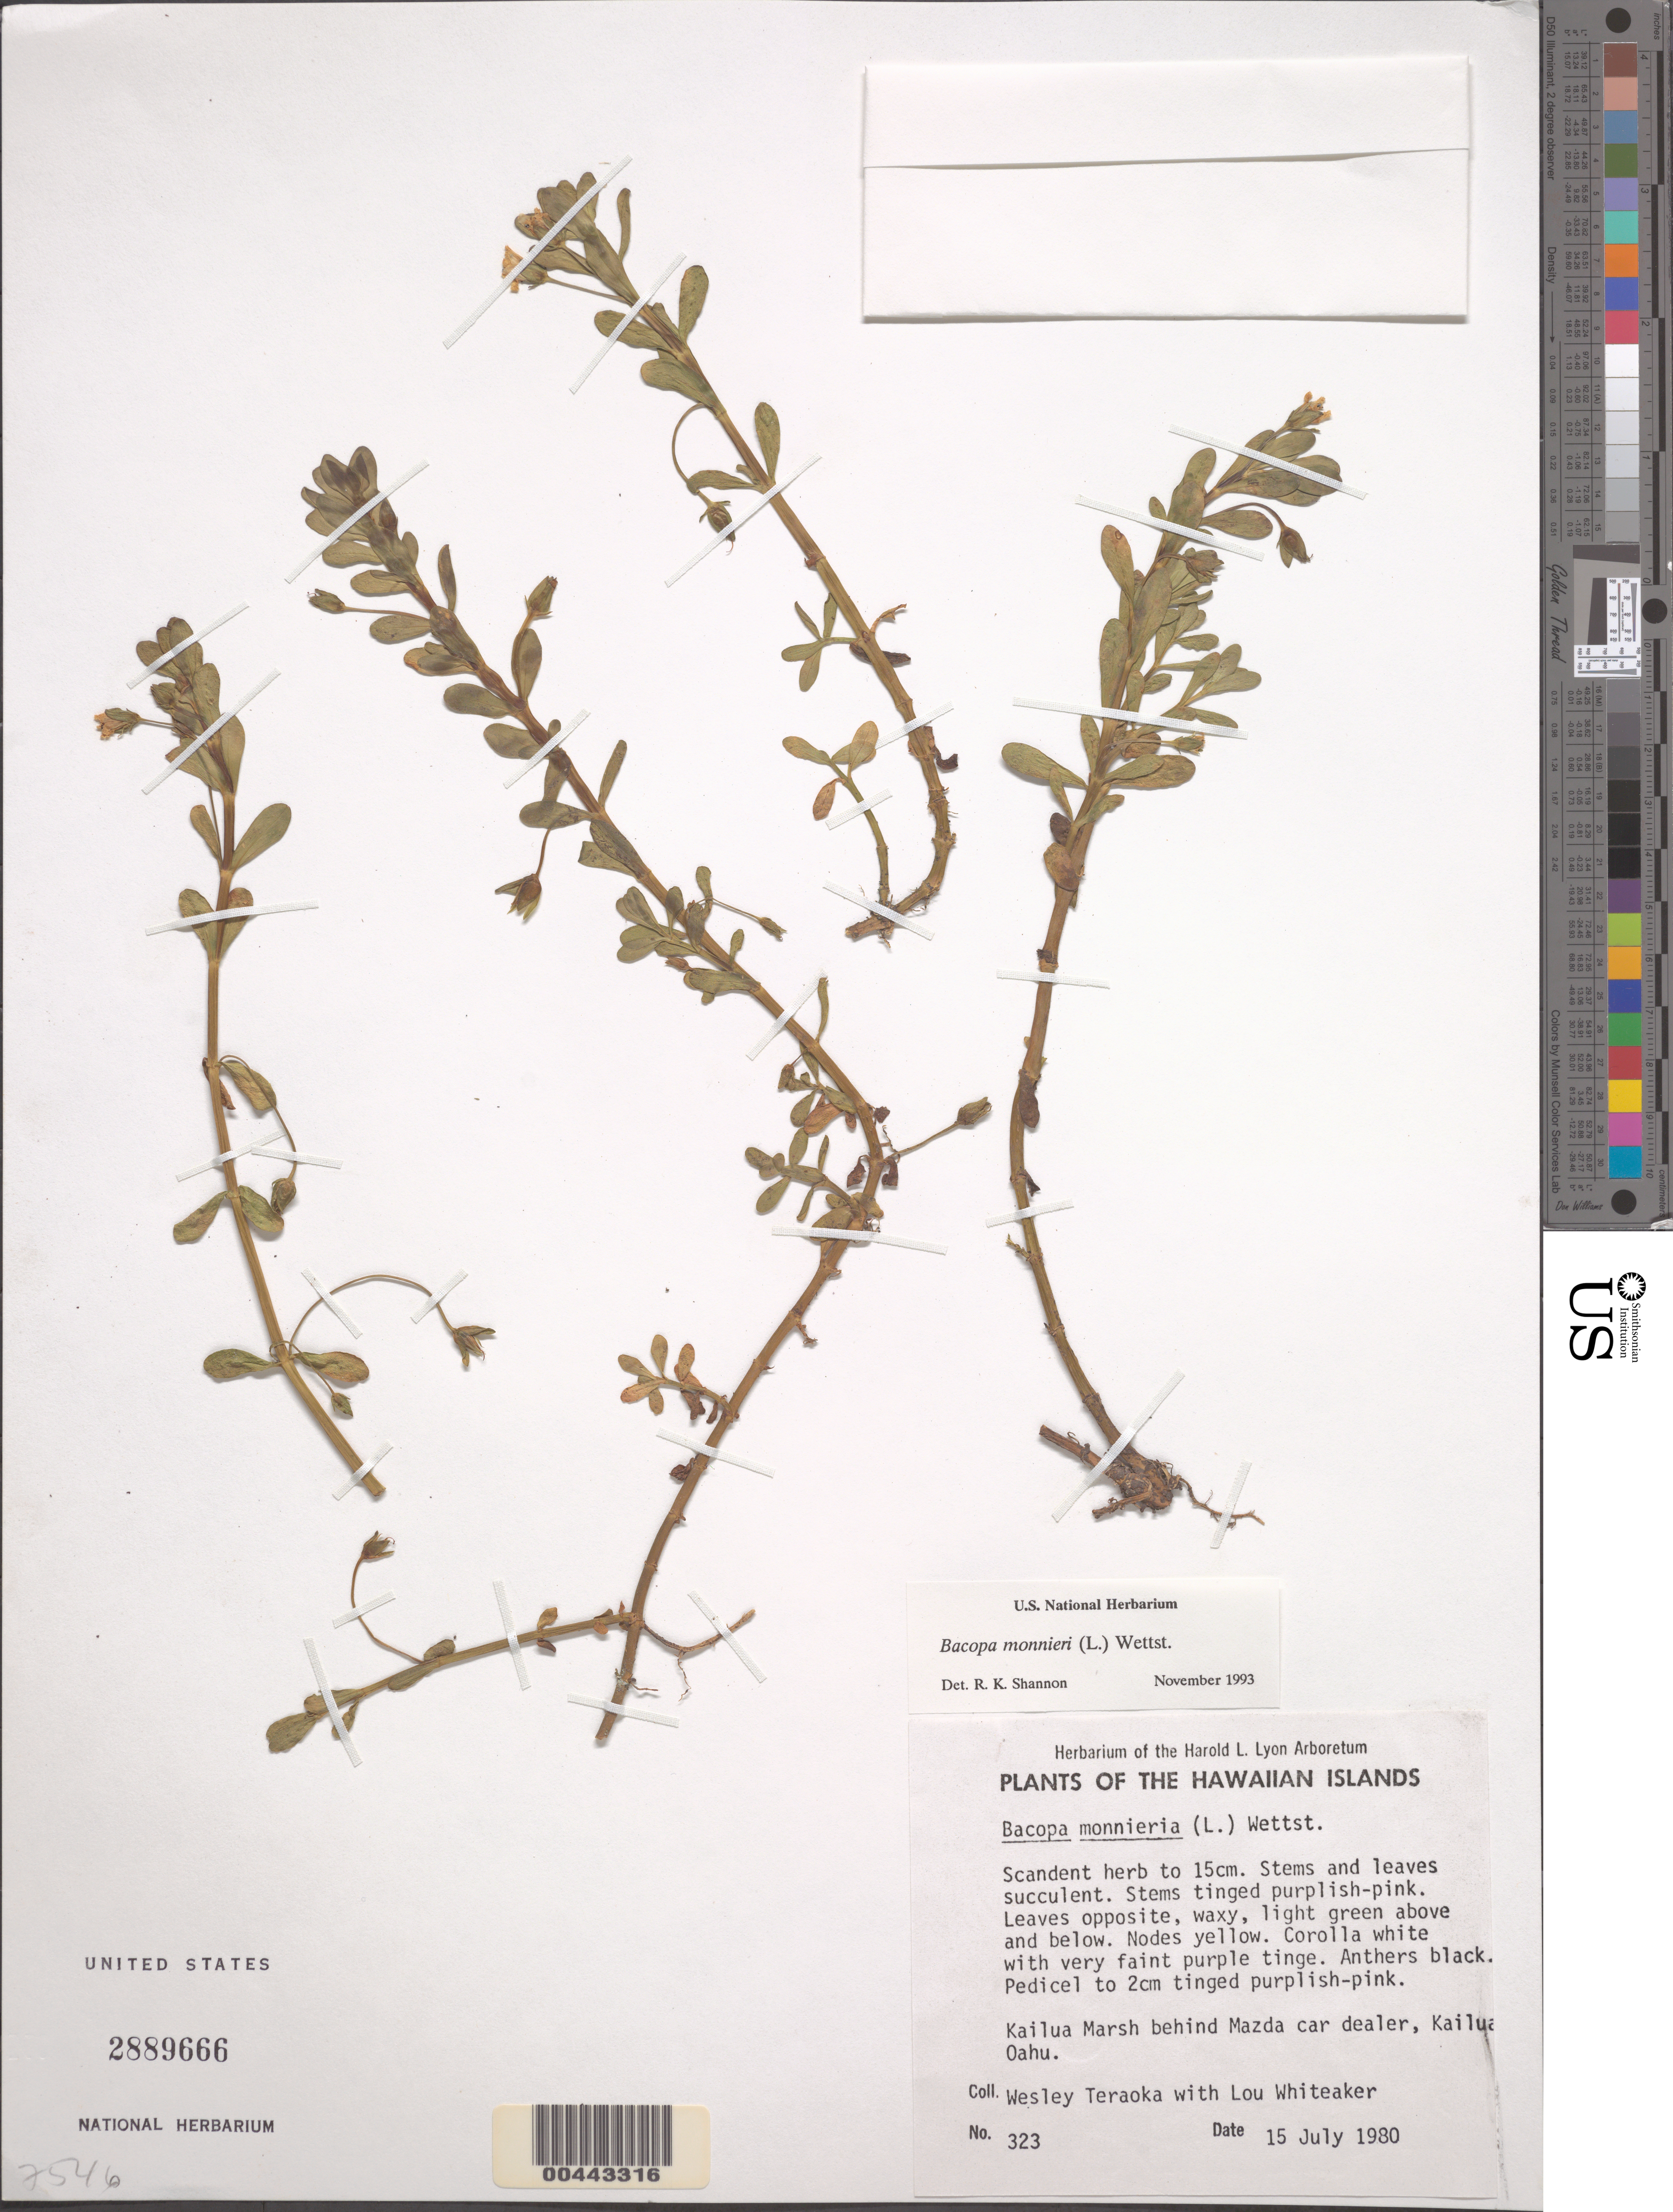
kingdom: Plantae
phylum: Tracheophyta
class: Magnoliopsida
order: Lamiales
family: Plantaginaceae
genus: Bacopa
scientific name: Bacopa monnieri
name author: (L.) Wettst.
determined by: Shannon, R. K., (UNITED STATES)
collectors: W. Teraoka & L. Whiteaker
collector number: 323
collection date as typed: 15 Jul 1980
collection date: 1980-07-15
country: United States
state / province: Hawaii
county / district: Honolulu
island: Oahu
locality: Kailua Marsh behind Mazda car dealer, Kailua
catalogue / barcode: US 2889666